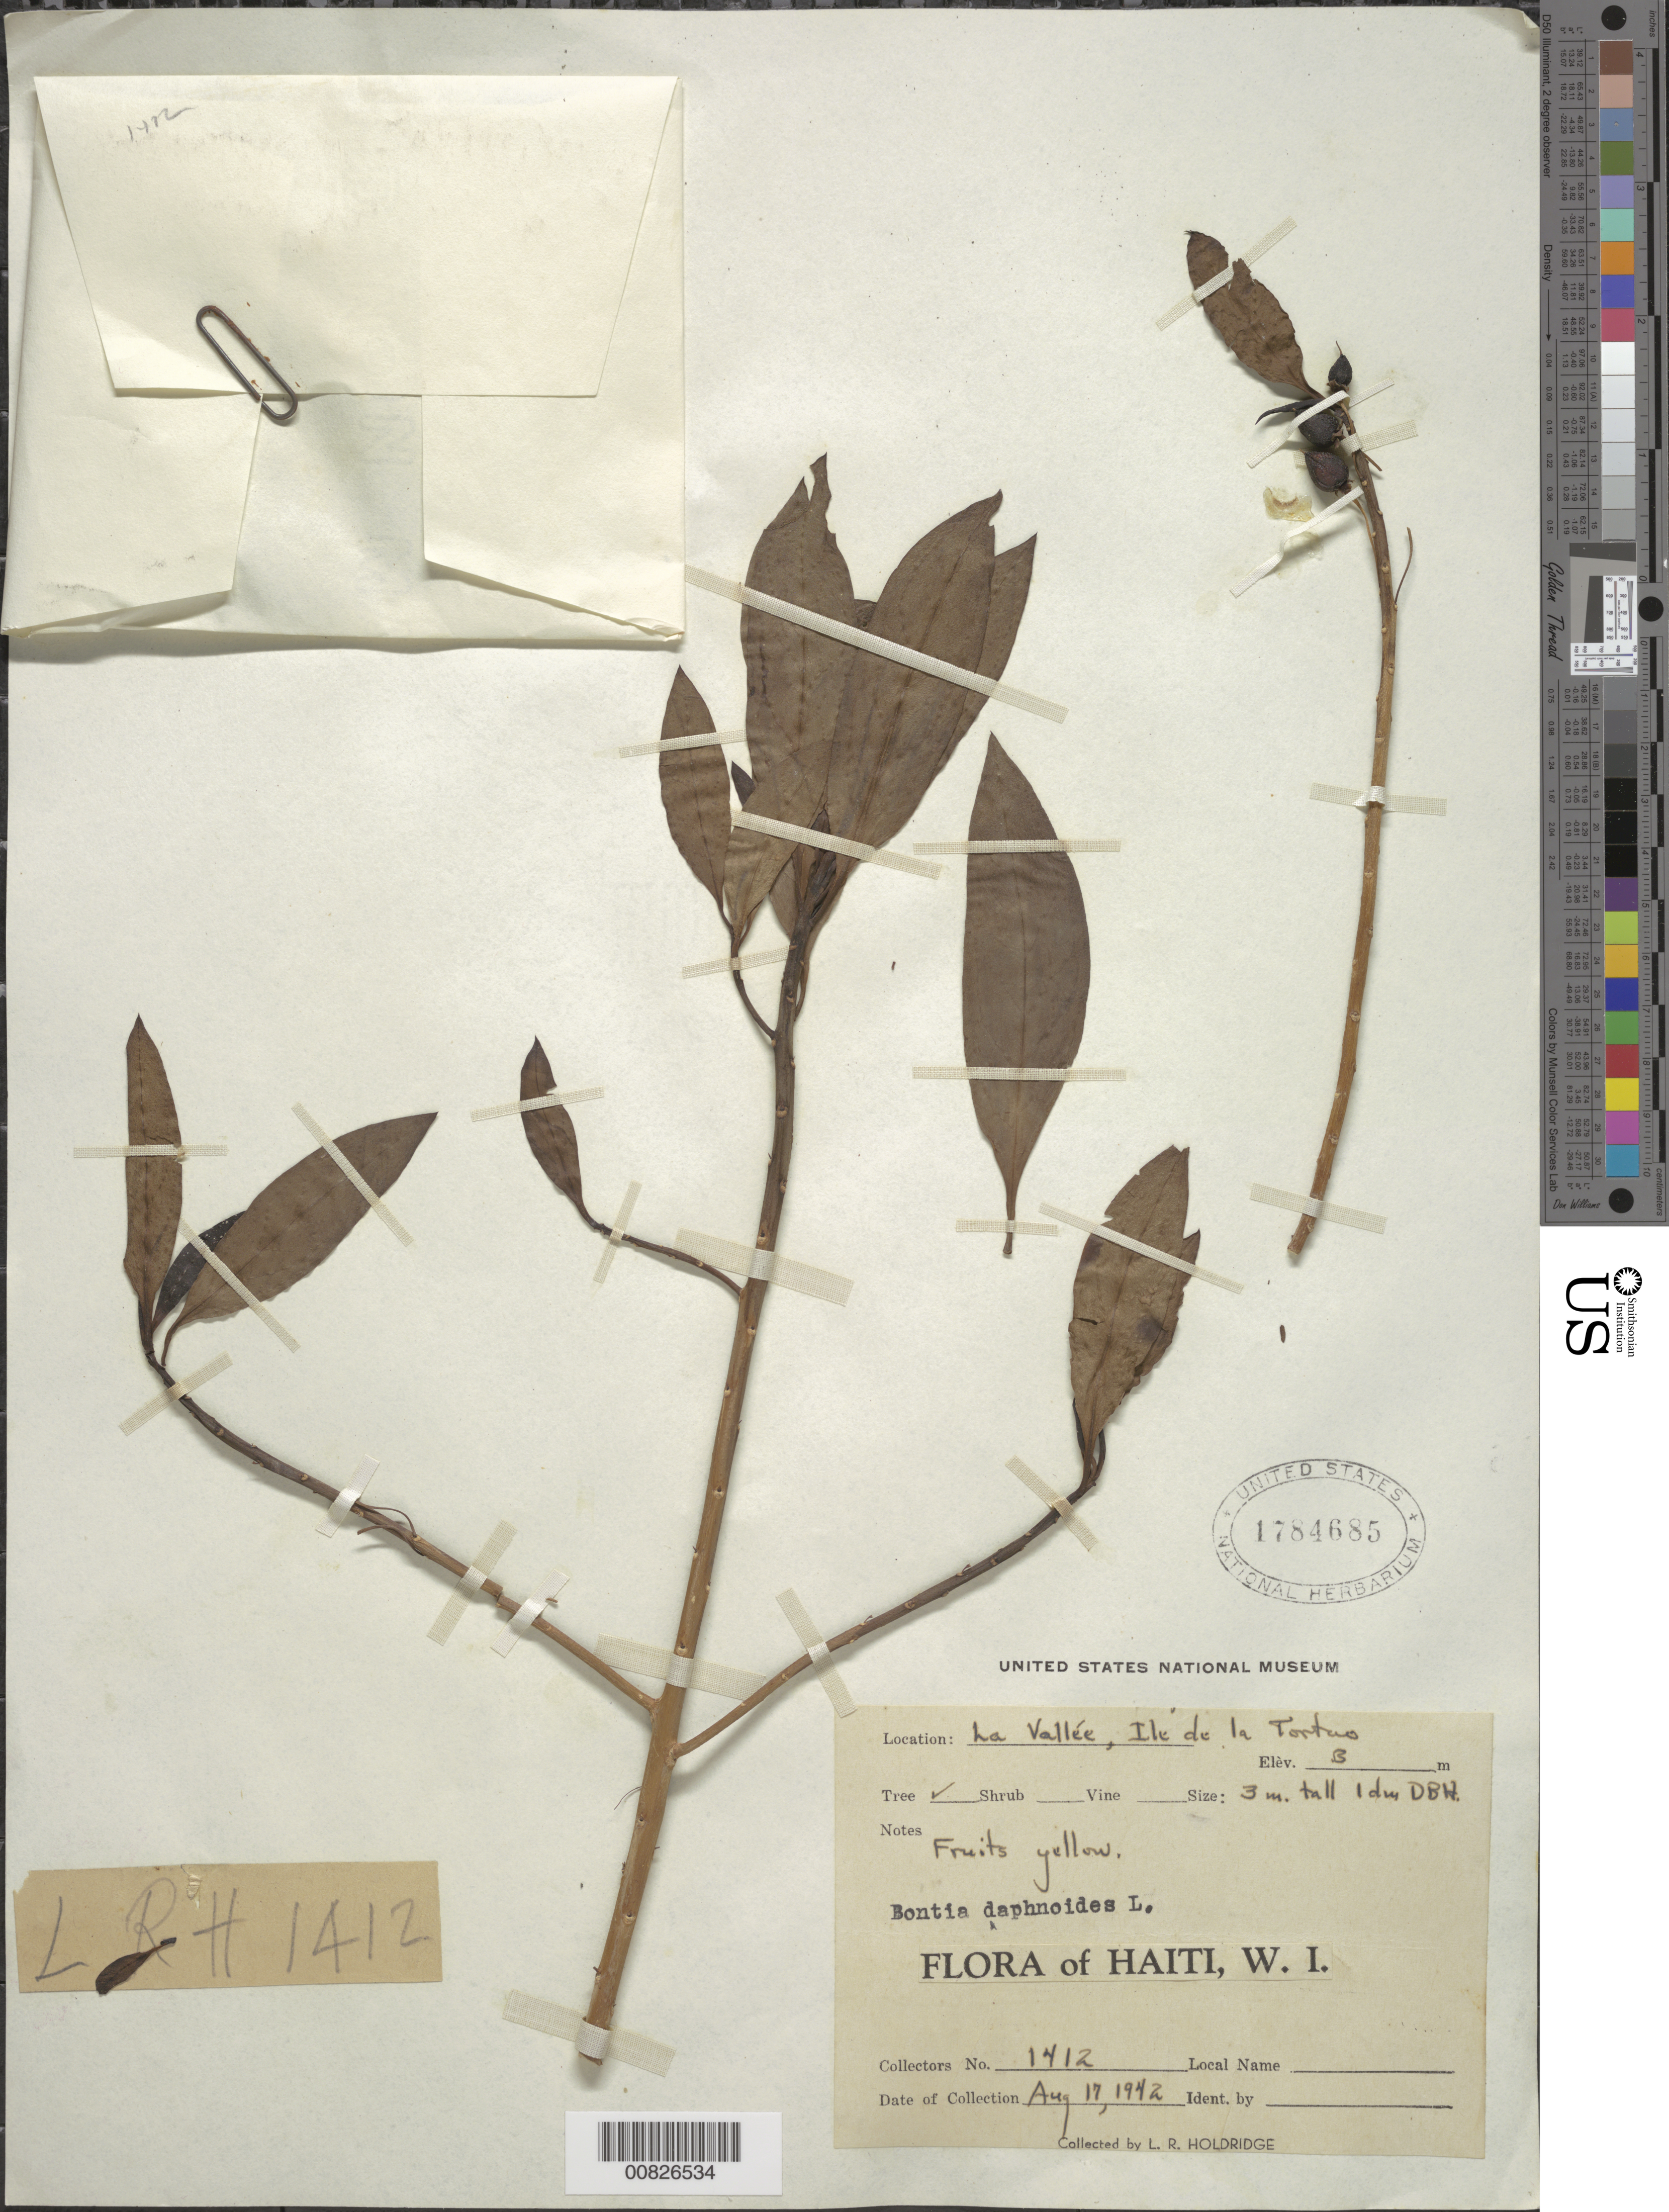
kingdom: Plantae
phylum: Tracheophyta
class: Magnoliopsida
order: Lamiales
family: Scrophulariaceae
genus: Bontia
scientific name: Bontia daphnoides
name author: L.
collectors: L. Holdridge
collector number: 1412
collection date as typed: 17 Aug 1942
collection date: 1942-08-17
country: Haiti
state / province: Nord-Ouest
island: Île de la Tortue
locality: La Vallée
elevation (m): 3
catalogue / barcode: US 1784685